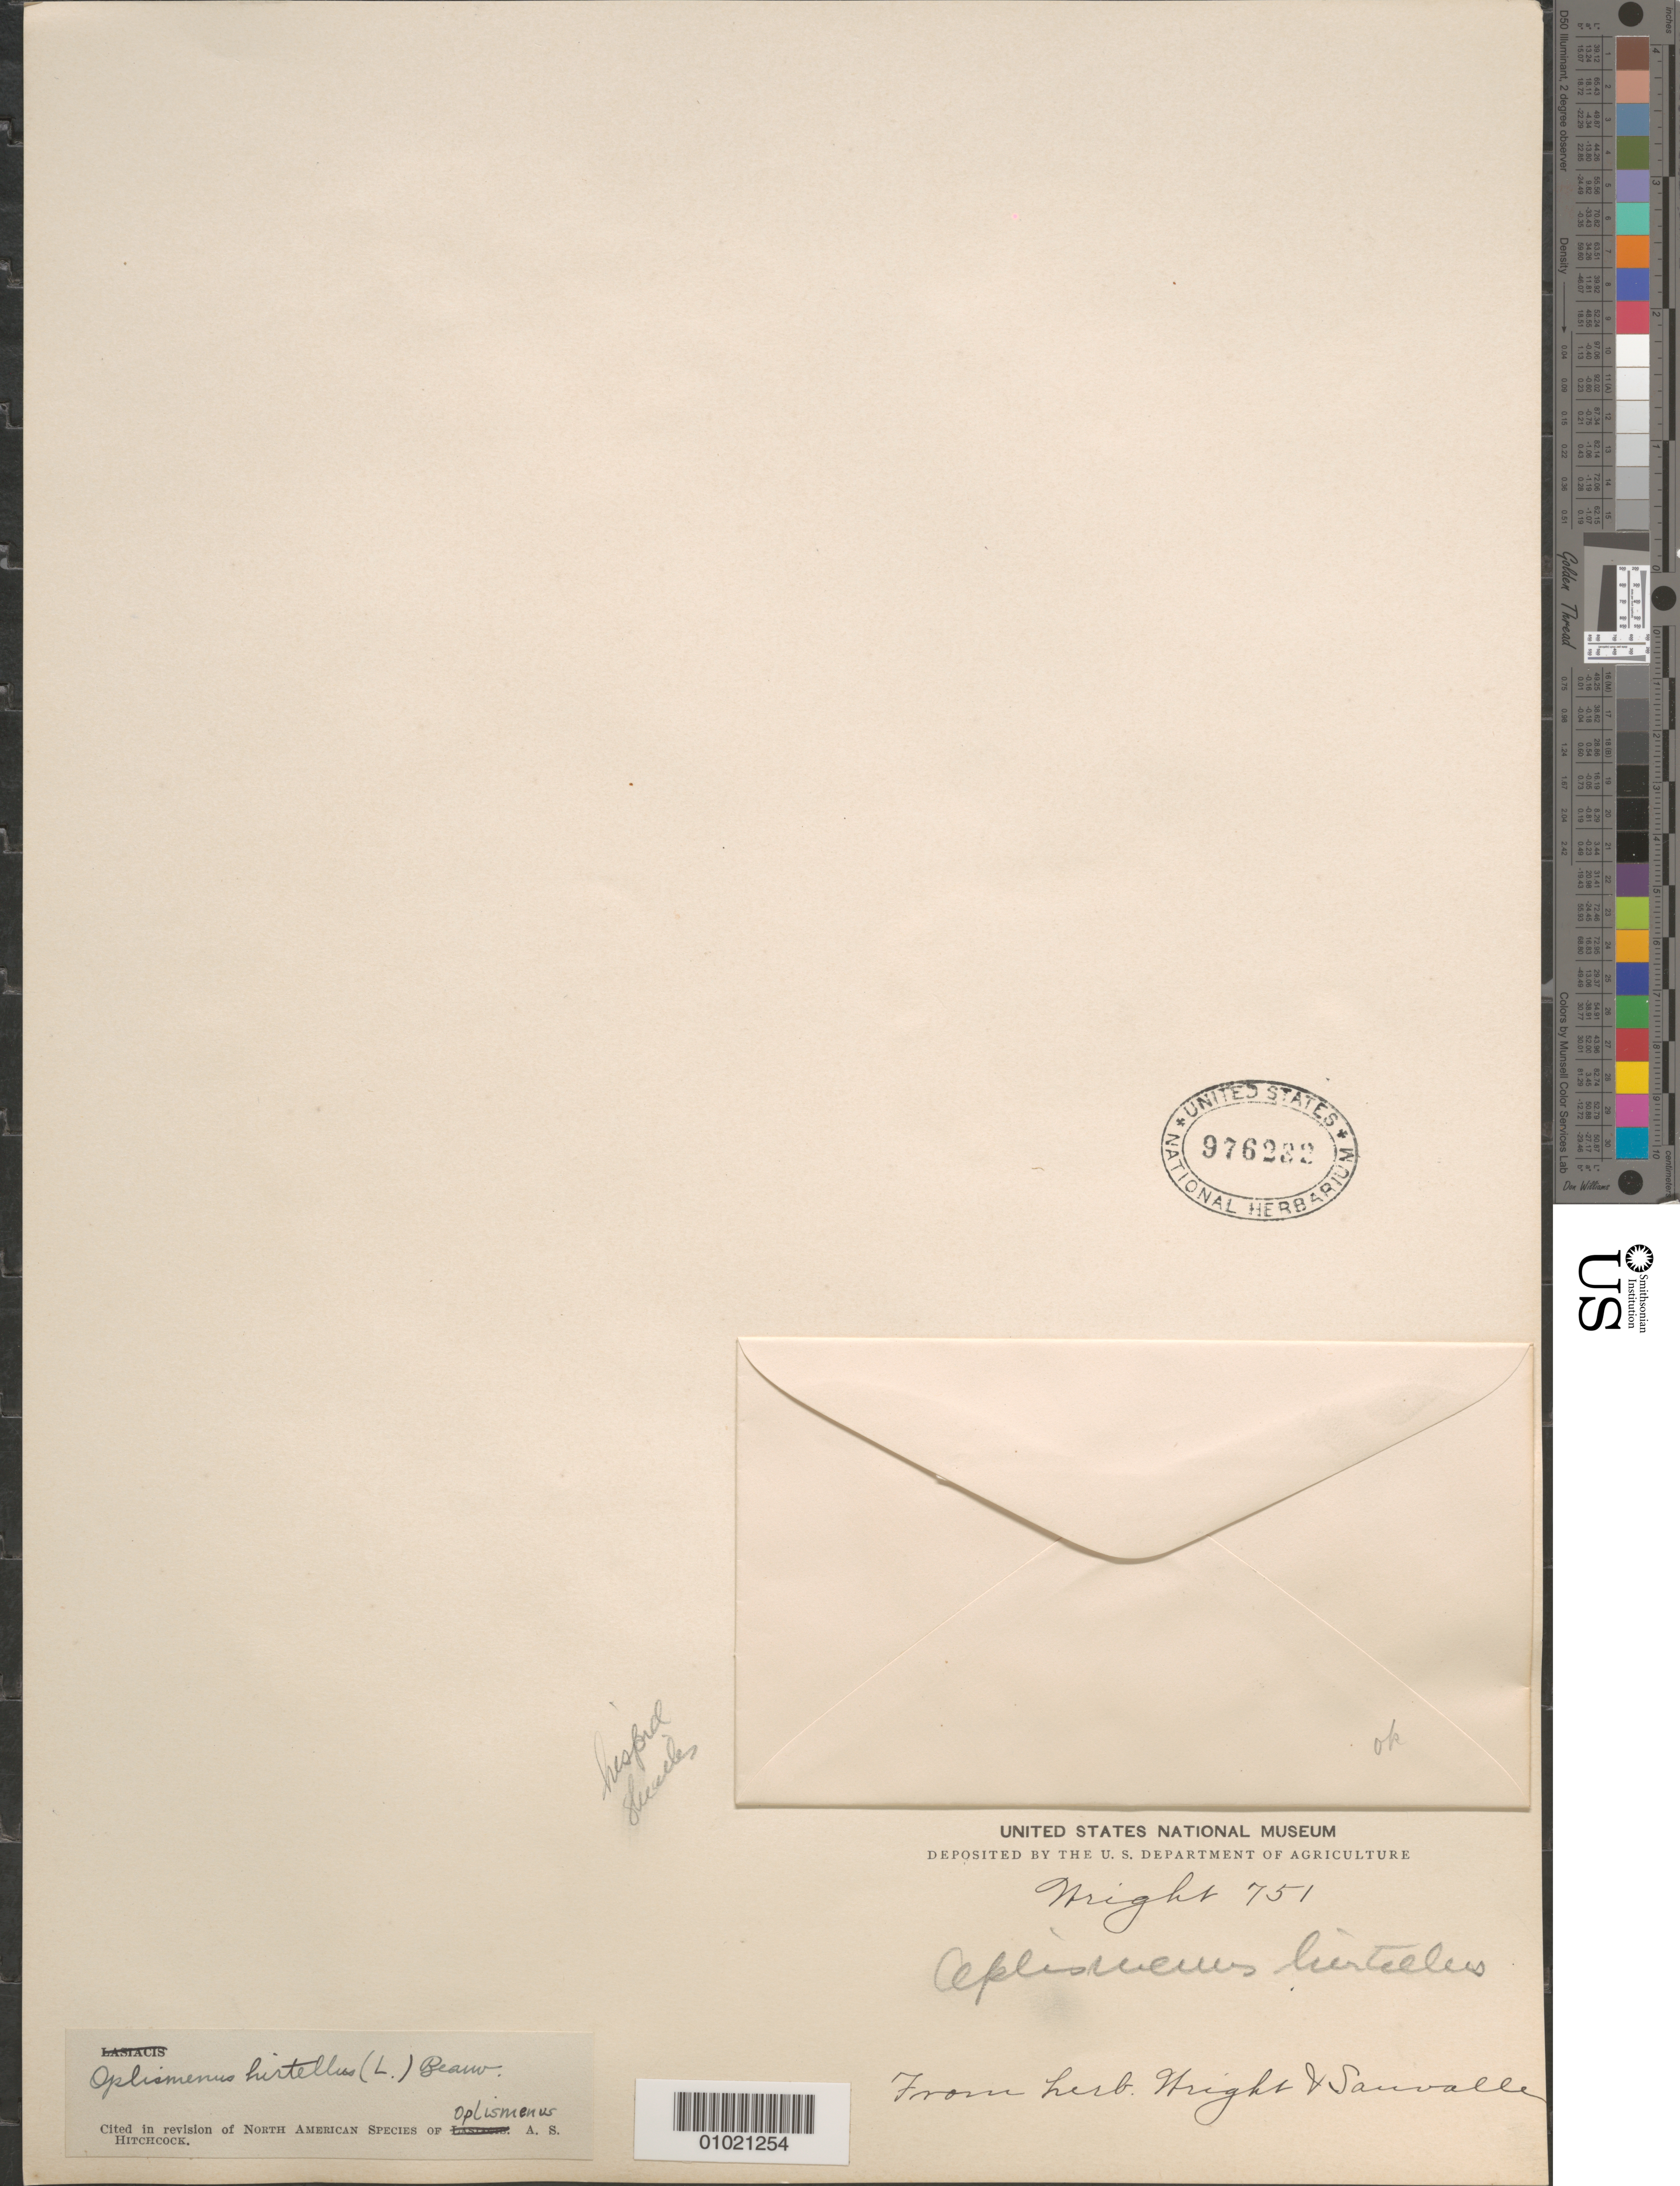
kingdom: Plantae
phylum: Tracheophyta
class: Liliopsida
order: Poales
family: Poaceae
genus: Oplismenus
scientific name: Oplismenus hirtellus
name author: (L.) P. Beauv.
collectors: C. Wright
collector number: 751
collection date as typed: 1800 to 1899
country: Cuba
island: Cuba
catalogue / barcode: US 976232